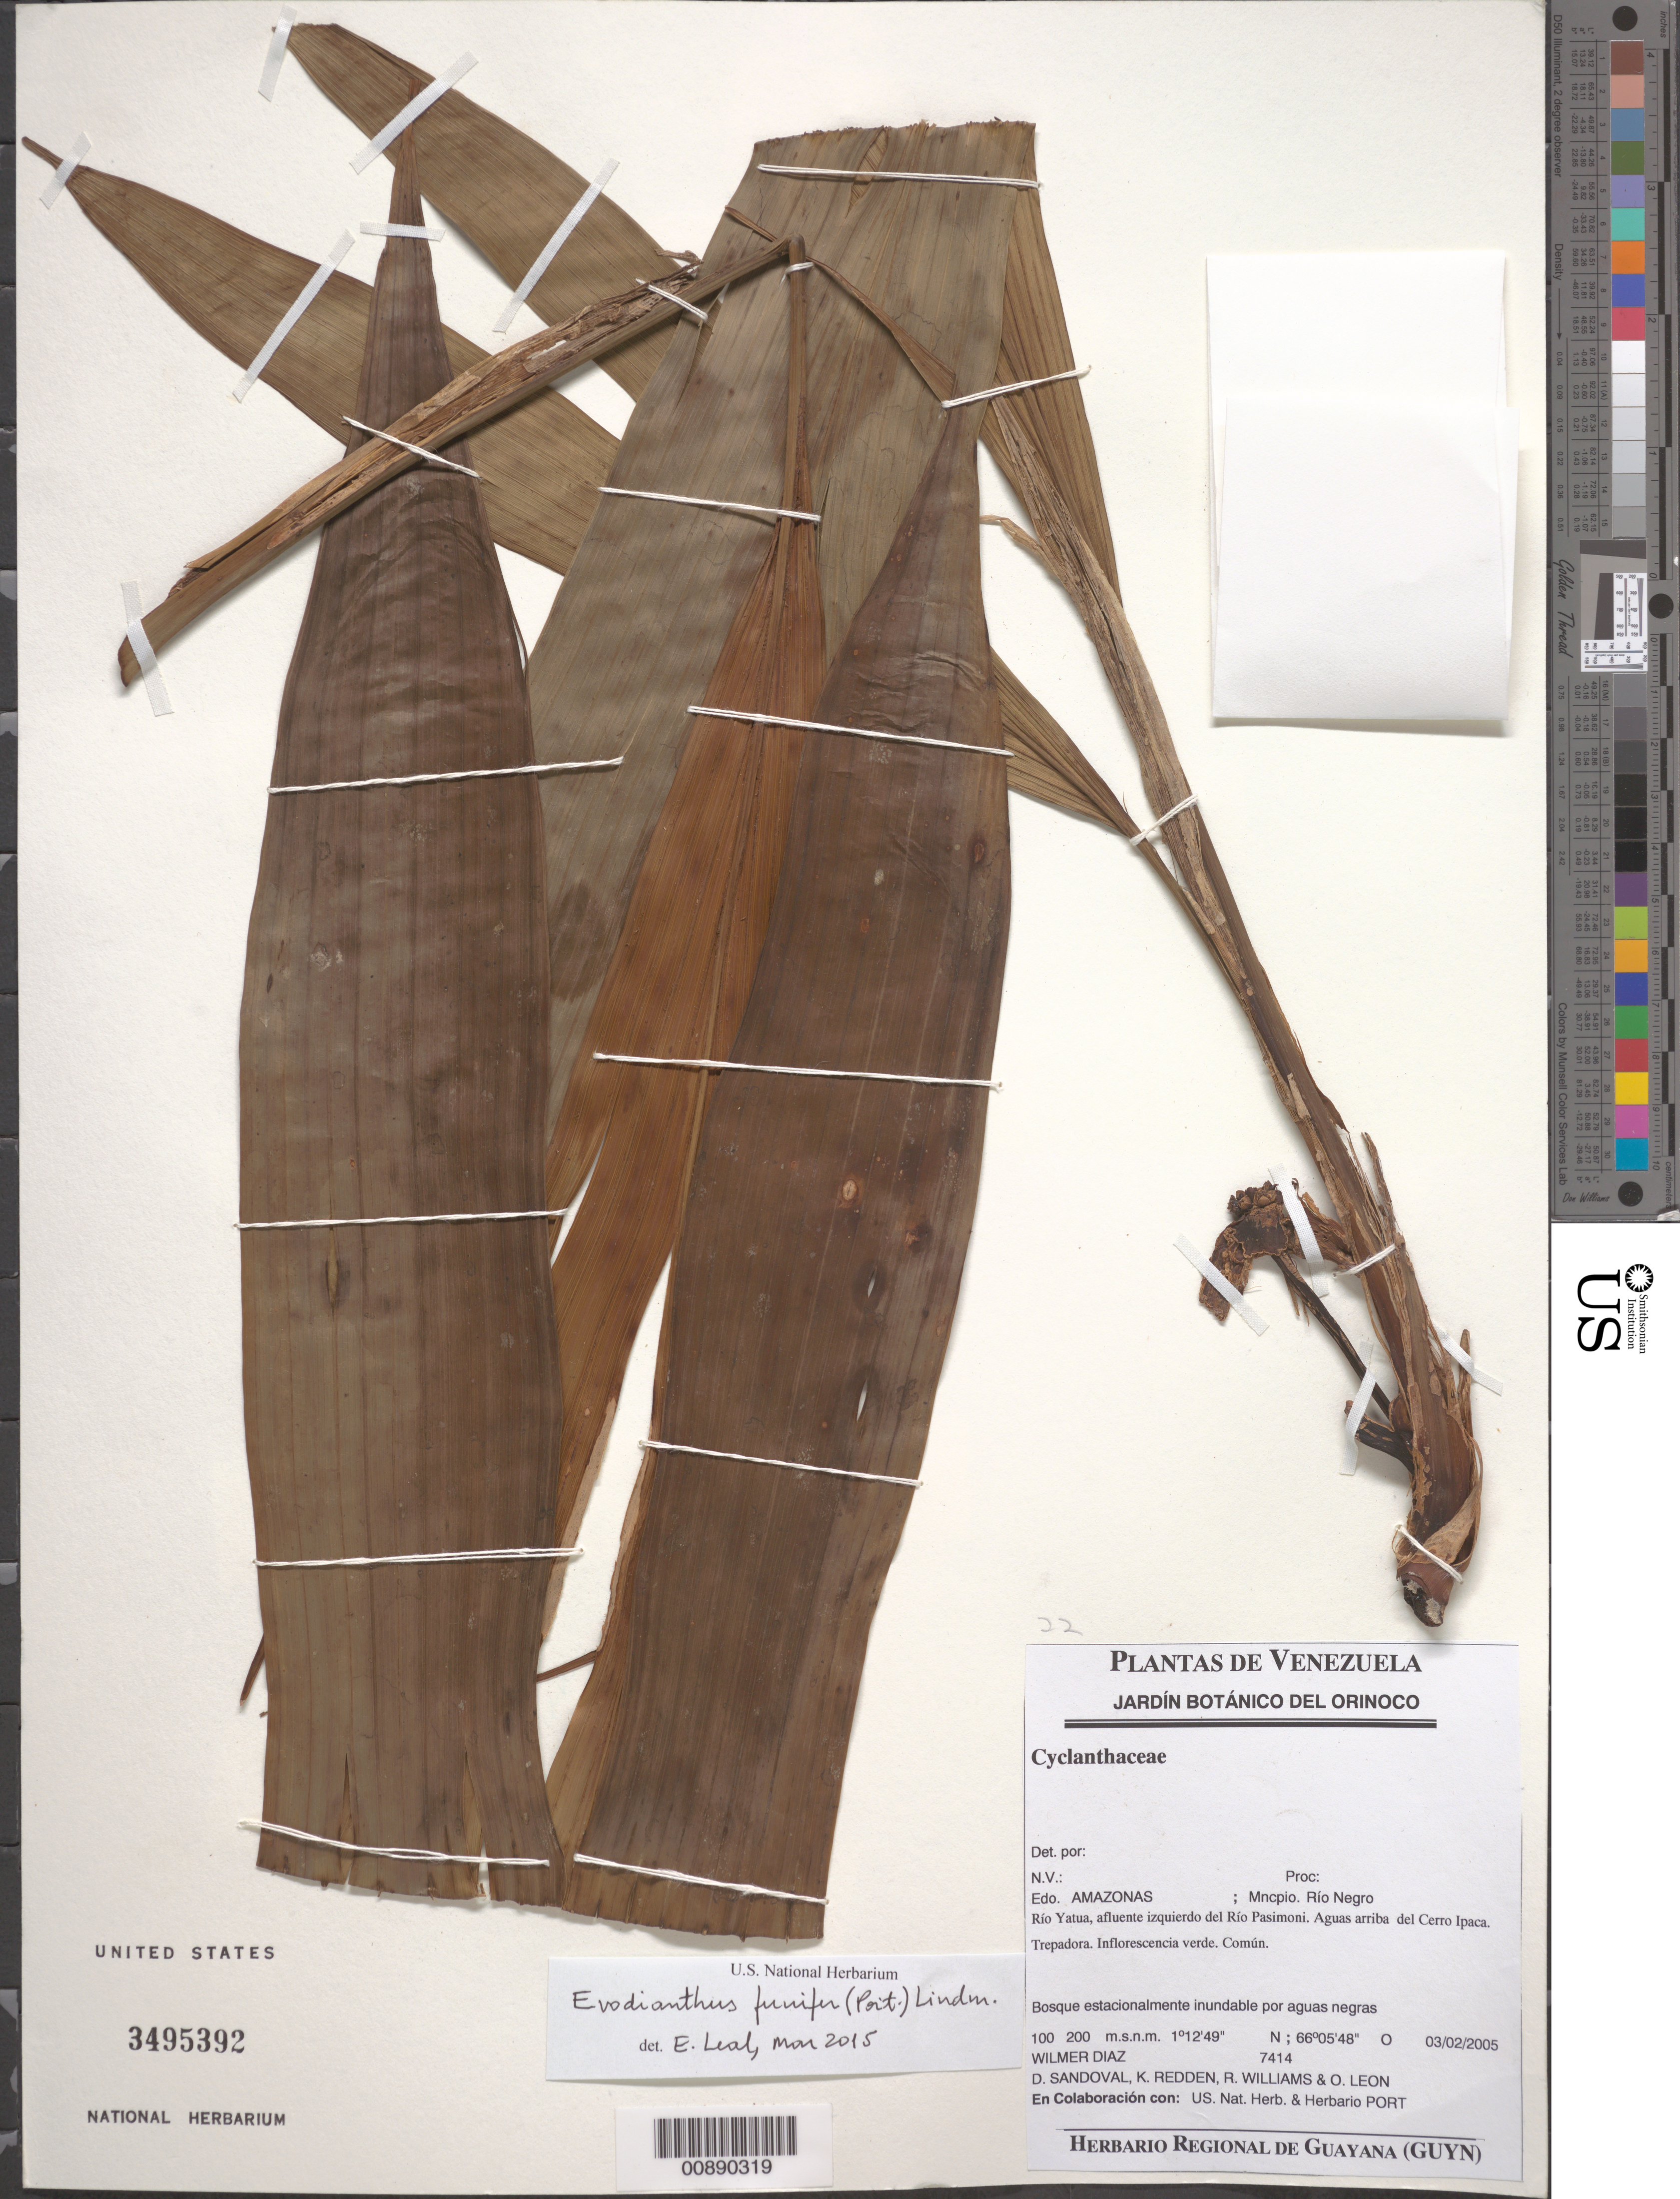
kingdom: Plantae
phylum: Tracheophyta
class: Liliopsida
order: Pandanales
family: Cyclanthaceae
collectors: W. Díaz P., D. Sandoval, K. M. Redden, R. Williams & O. León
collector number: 7414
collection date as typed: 3-Feb-05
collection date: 2005-02-03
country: Venezuela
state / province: Amazonas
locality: Mun. Río Negro, Río Yatua, afluente del Río Pasimoni, Cerro Ipaca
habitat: Bosque estacionalmente inundable por aguas negras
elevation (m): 100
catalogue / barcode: US 3495392